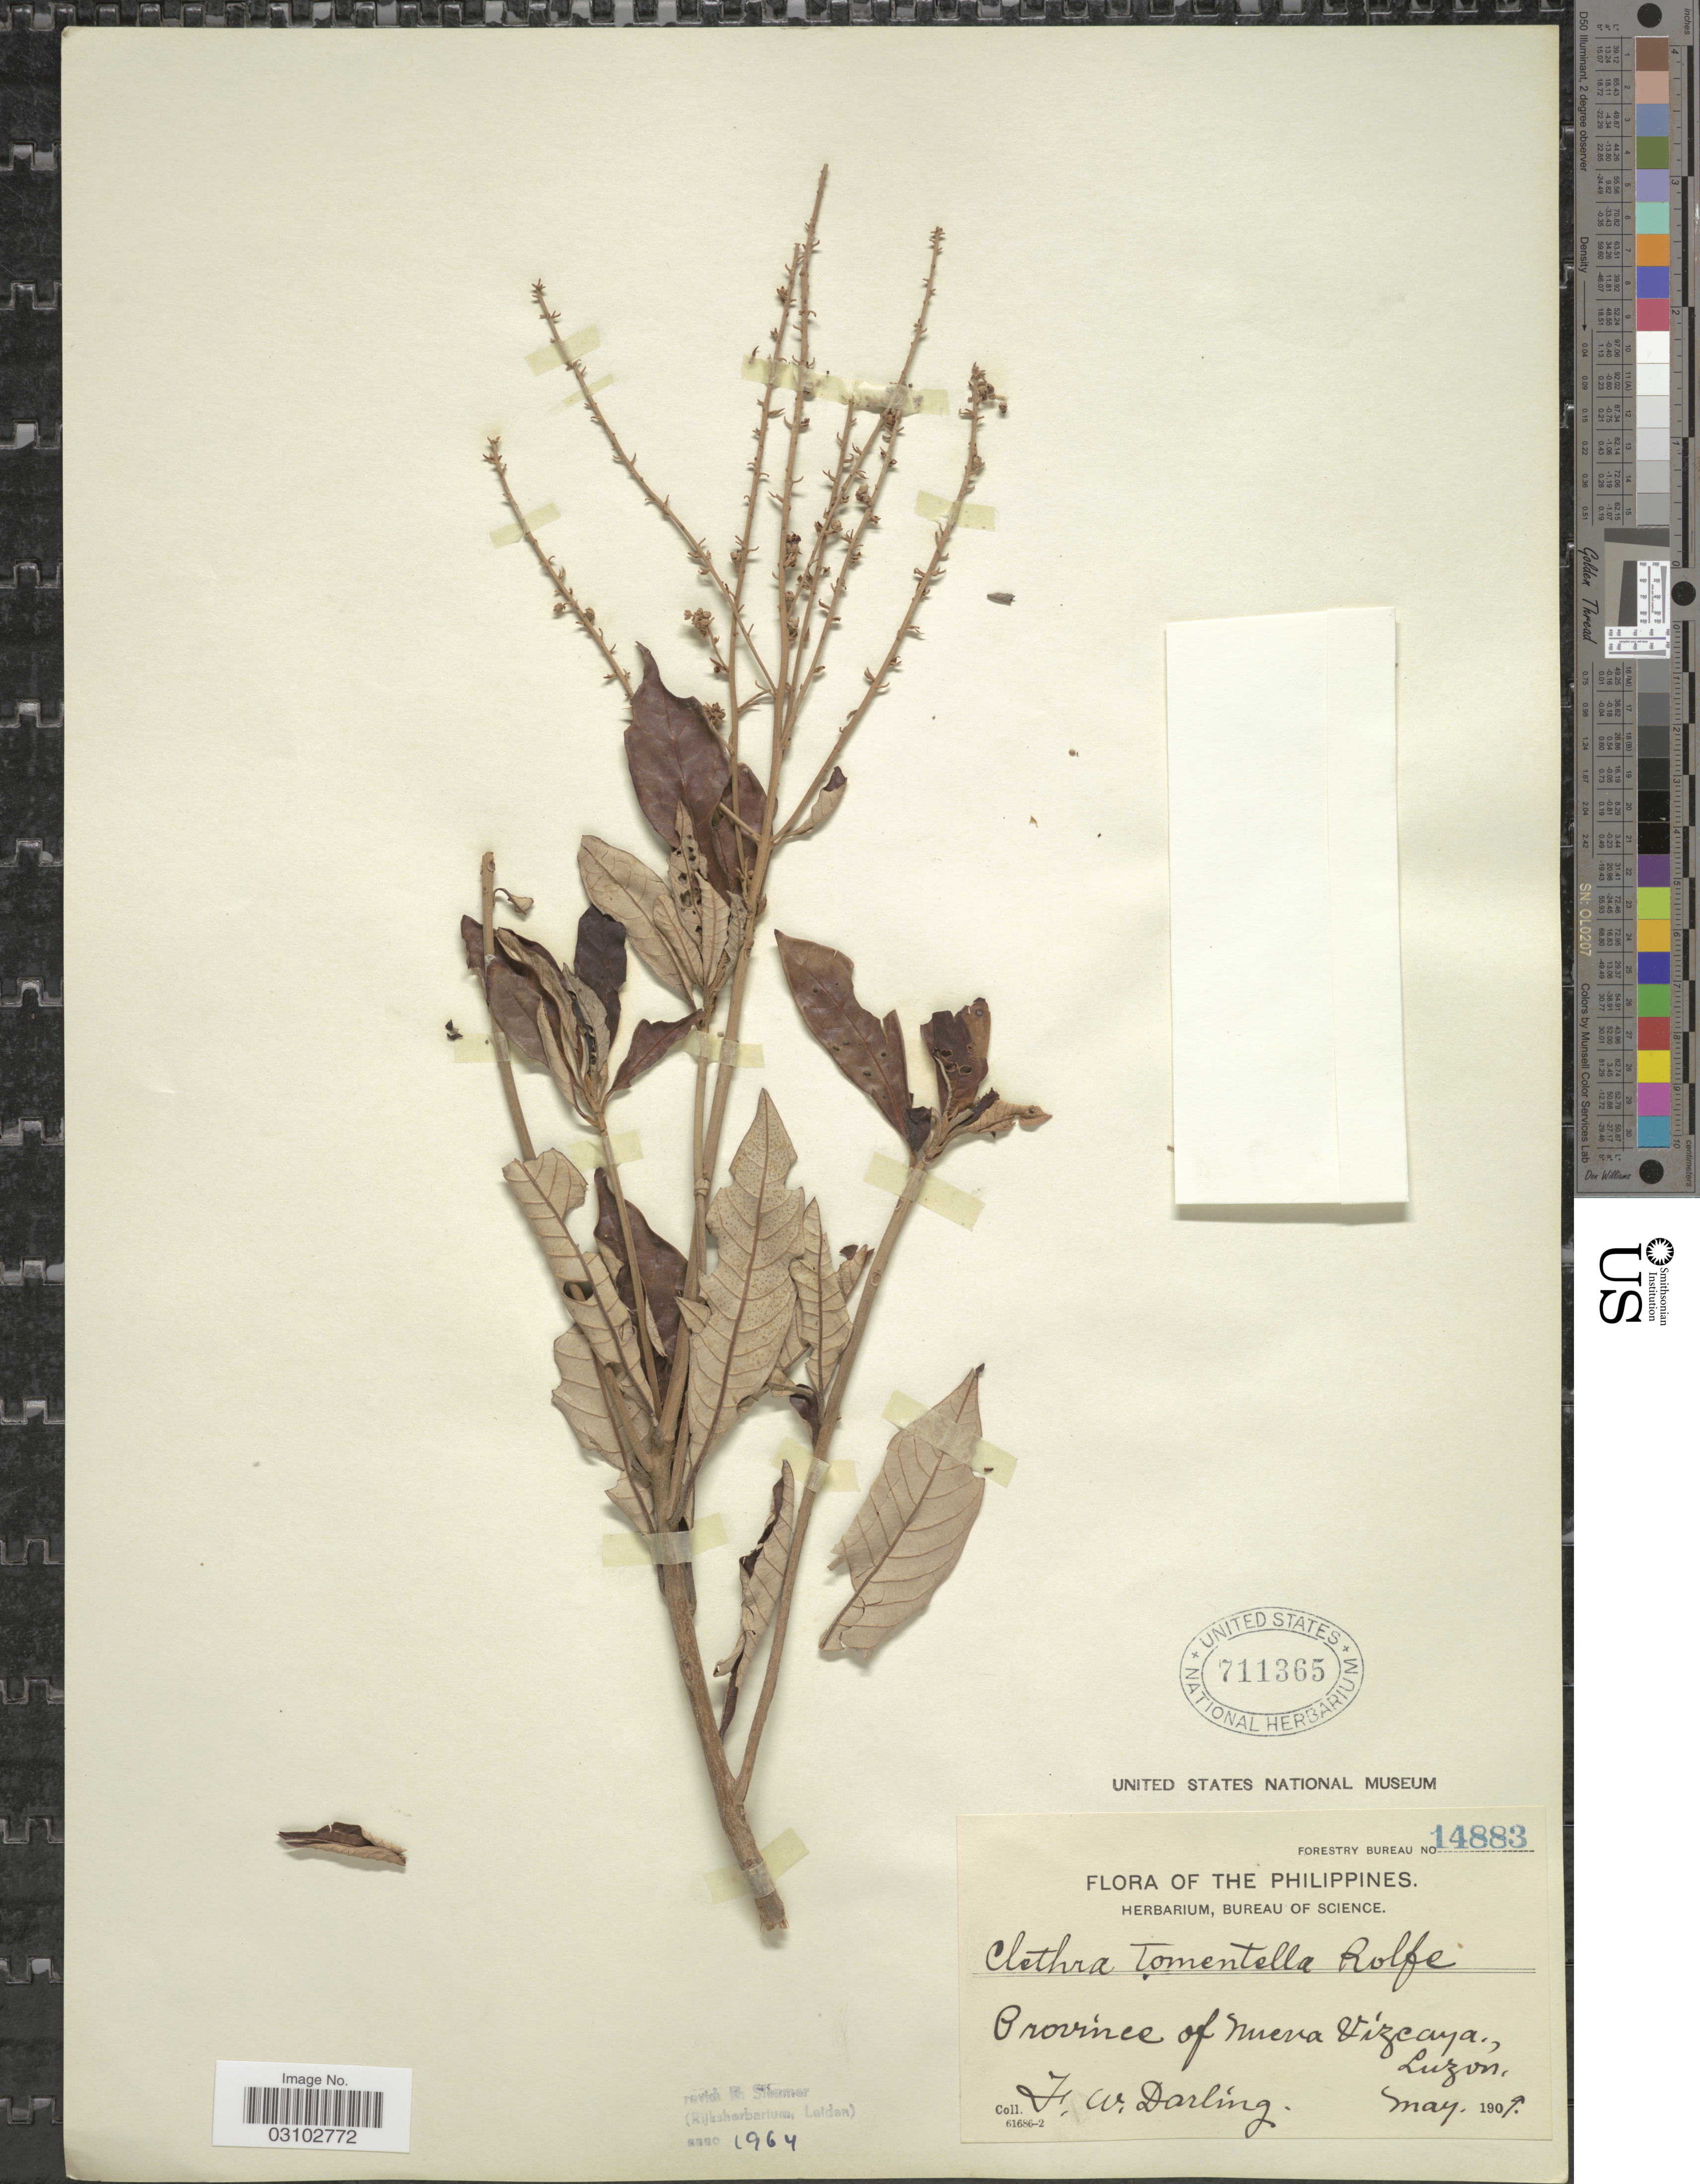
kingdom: Plantae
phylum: Tracheophyta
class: Magnoliopsida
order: Ericales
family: Clethraceae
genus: Clethra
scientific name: Clethra tomentella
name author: Rolfe ex Dunn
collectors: F. Darling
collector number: Forestry Bureau 14883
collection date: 1909-05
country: Philippines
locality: Province of Nueva Vizcaya, Luzon.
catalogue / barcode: US 711365